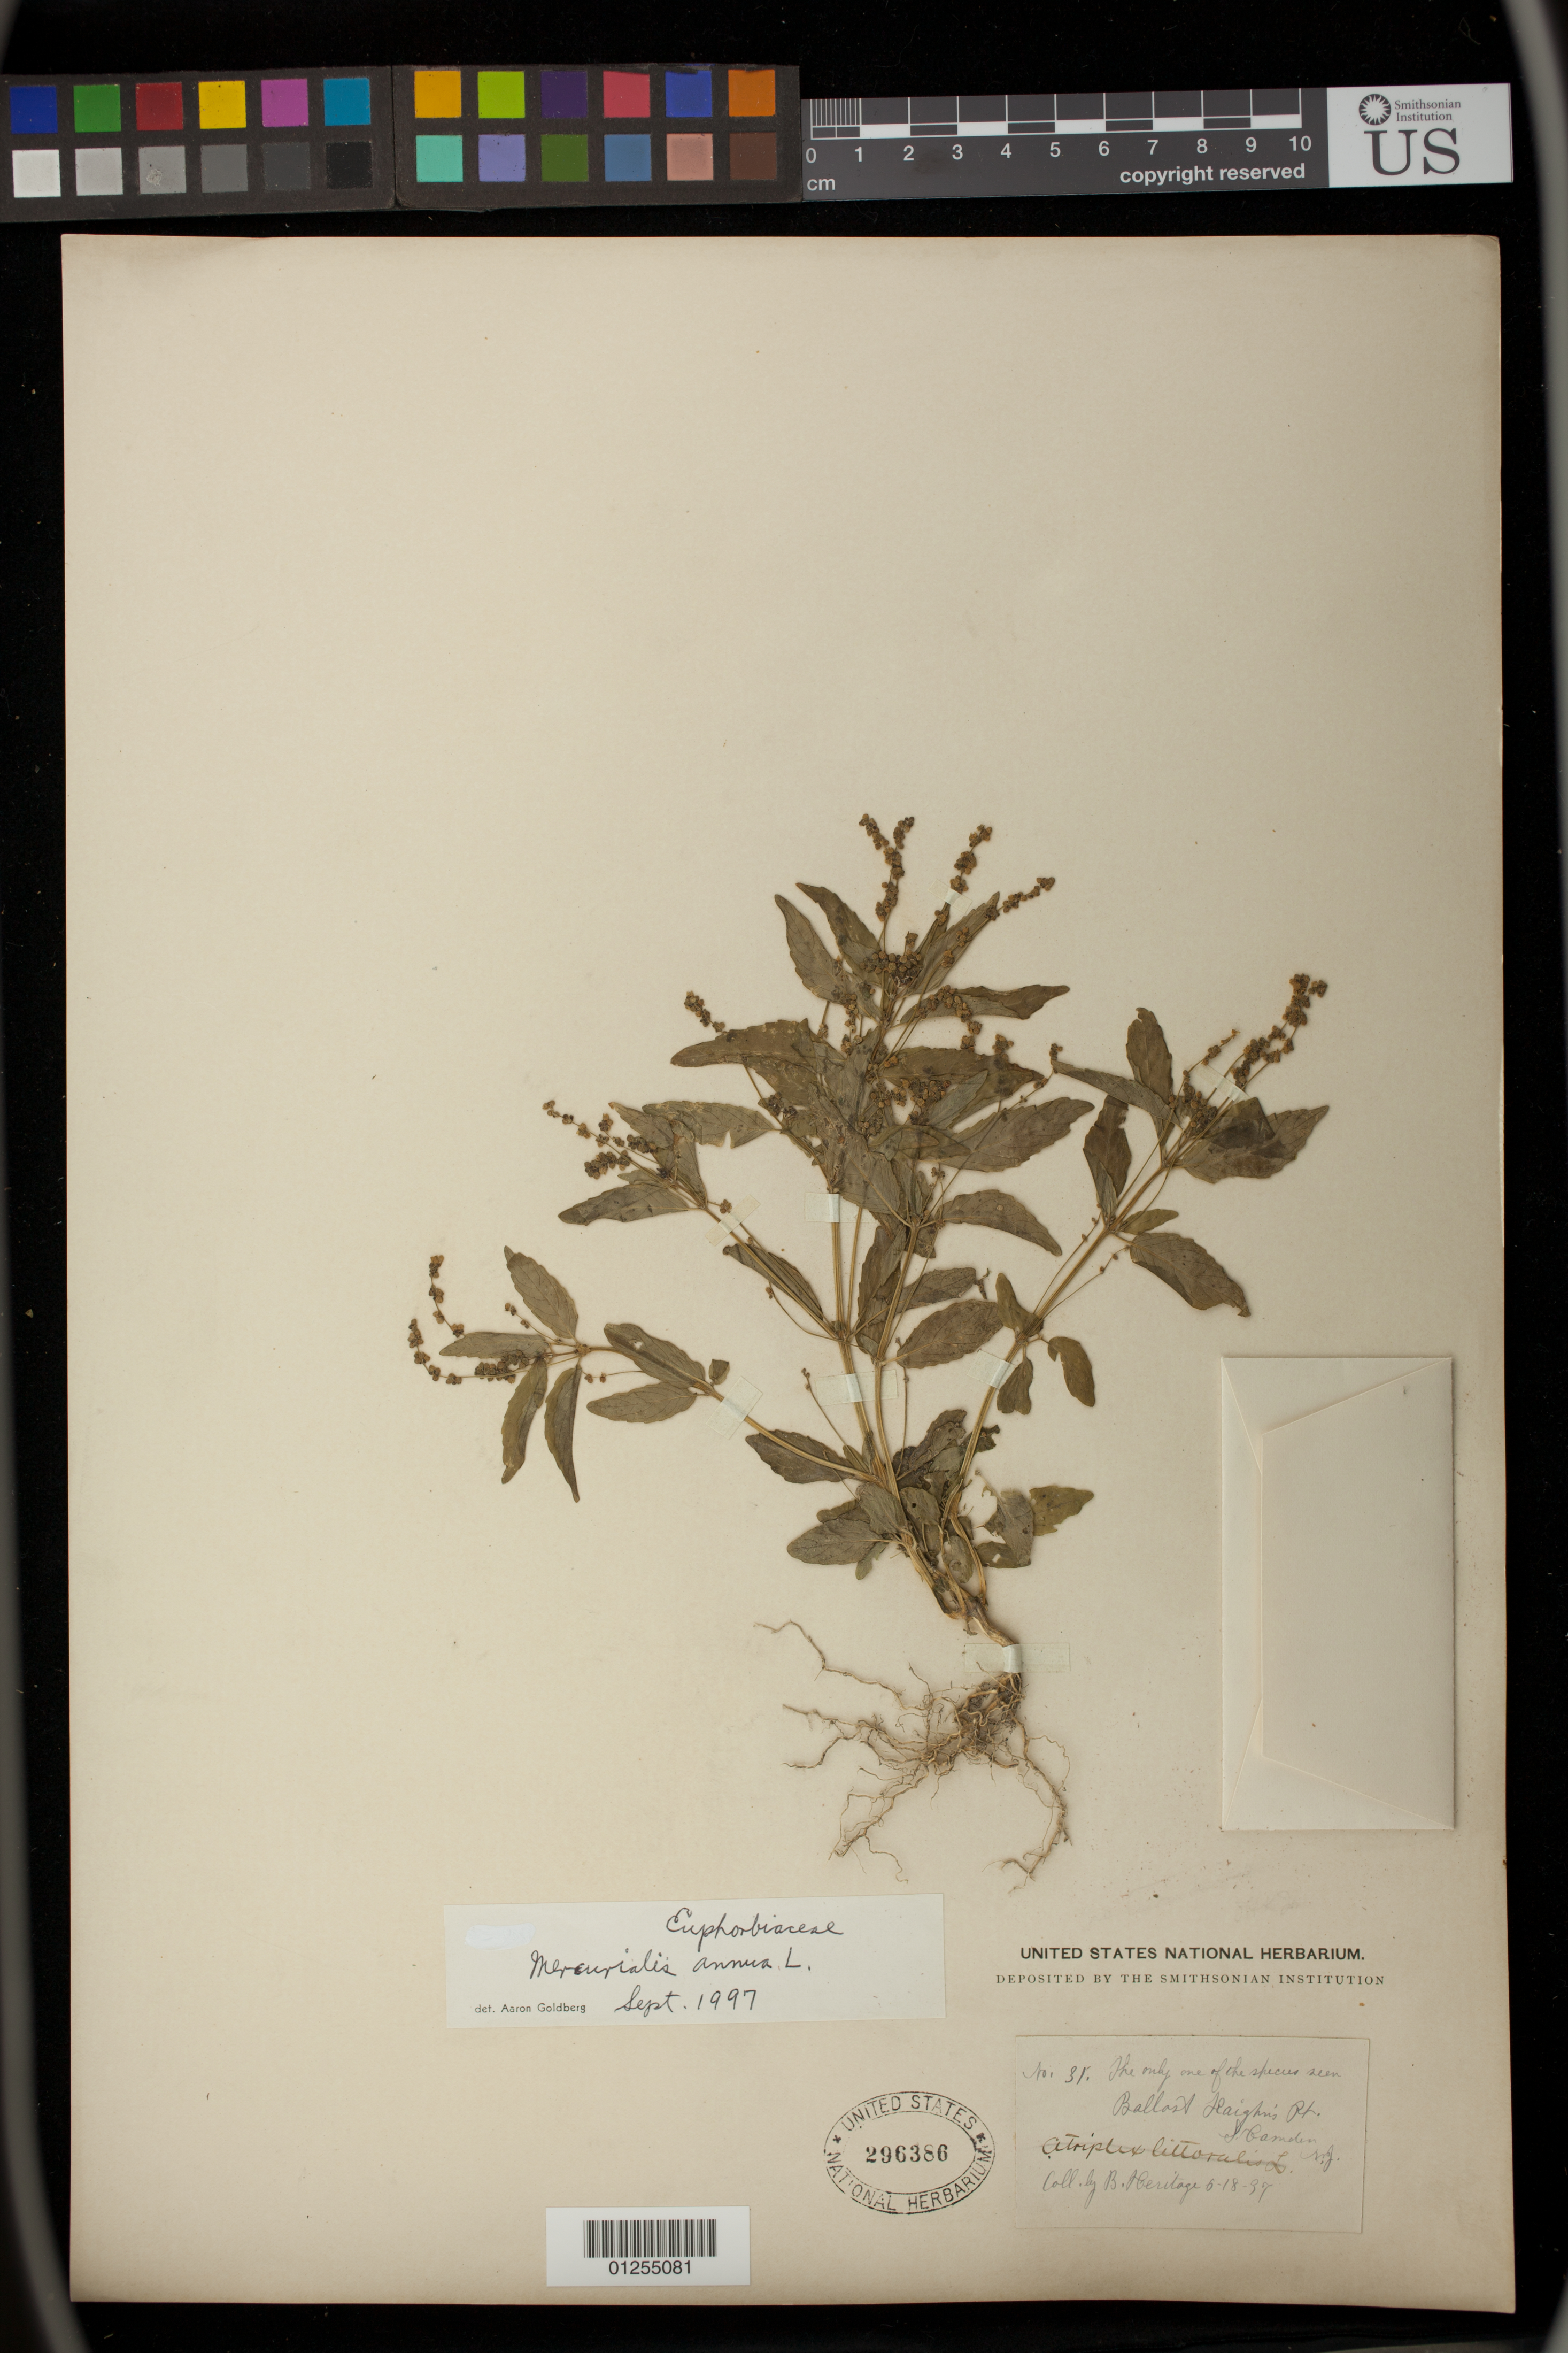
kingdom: Plantae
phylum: Tracheophyta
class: Magnoliopsida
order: Malpighiales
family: Euphorbiaceae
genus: Mercurialis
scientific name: Mercurialis annua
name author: L.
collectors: B. Heritage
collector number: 31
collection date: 1897-06-18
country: United States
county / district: Camden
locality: Ballast Kaightn's Pt. S. Camden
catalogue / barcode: US 296386